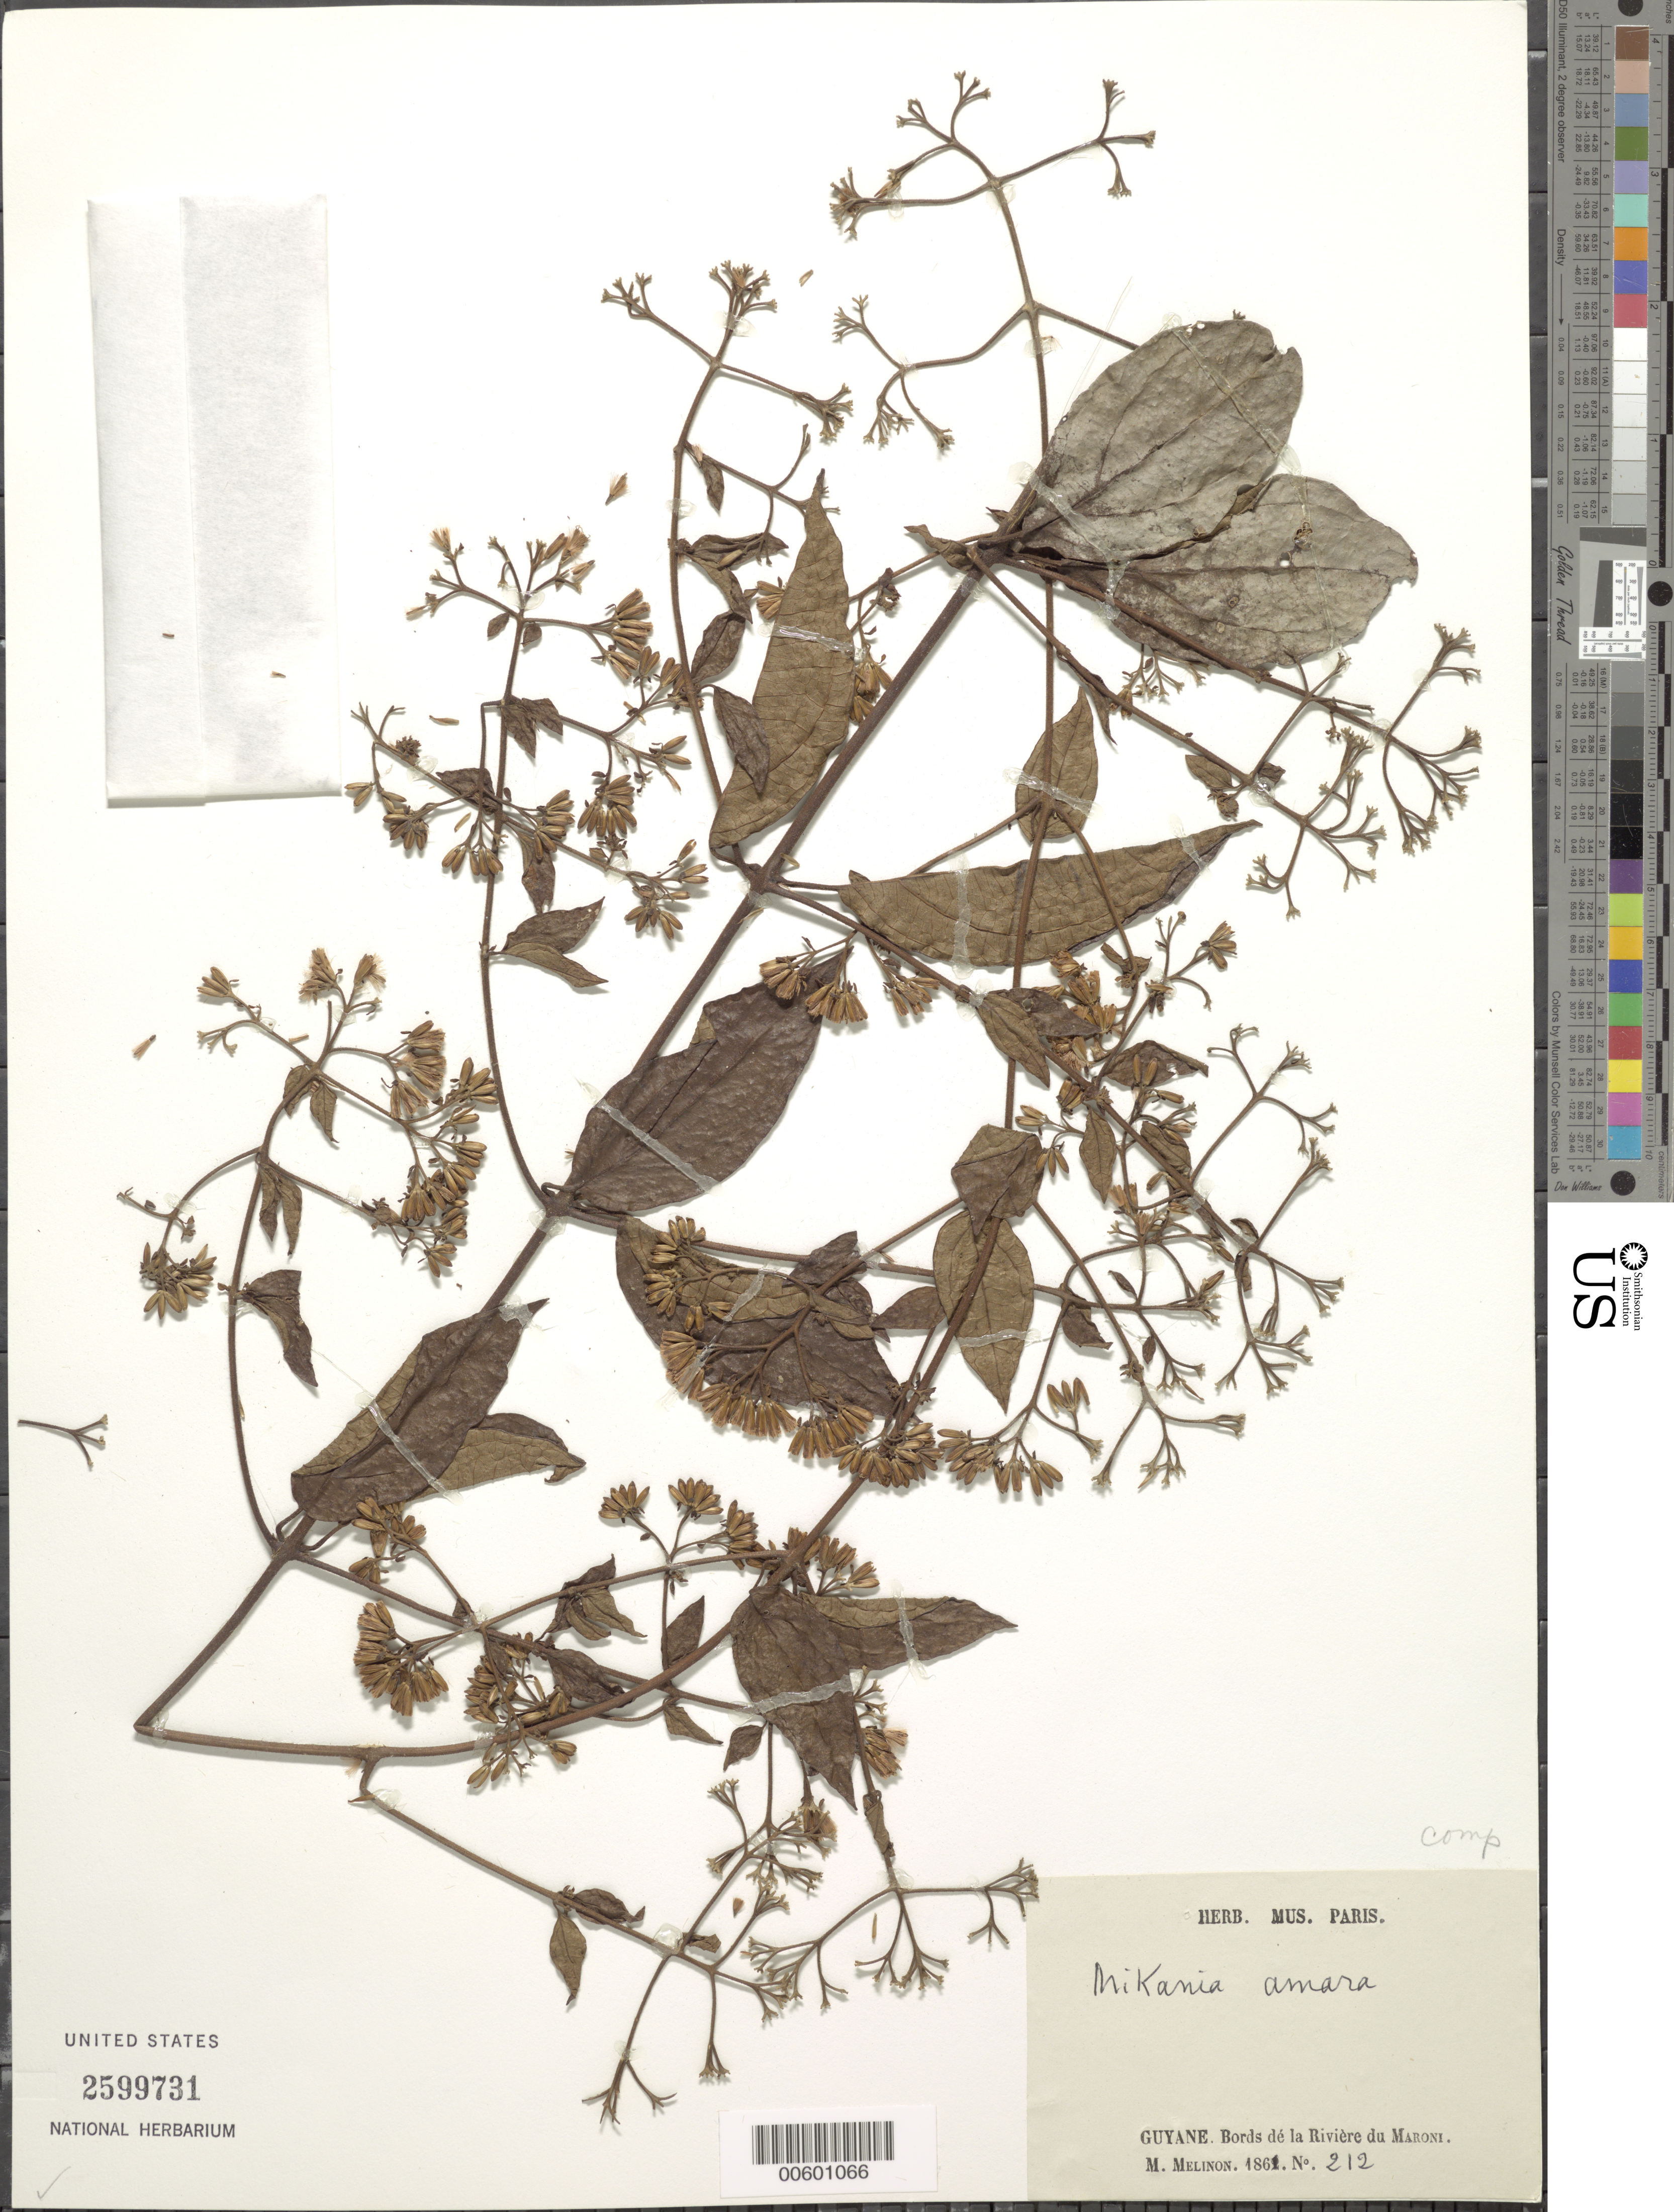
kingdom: Plantae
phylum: Tracheophyta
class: Magnoliopsida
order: Asterales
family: Asteraceae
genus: Mikania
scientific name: Mikania parviflora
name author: (Aubl.) H. Karst.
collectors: E. Mélinon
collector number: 212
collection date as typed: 1861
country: French Guiana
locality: Maroni R.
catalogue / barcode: US 2599731